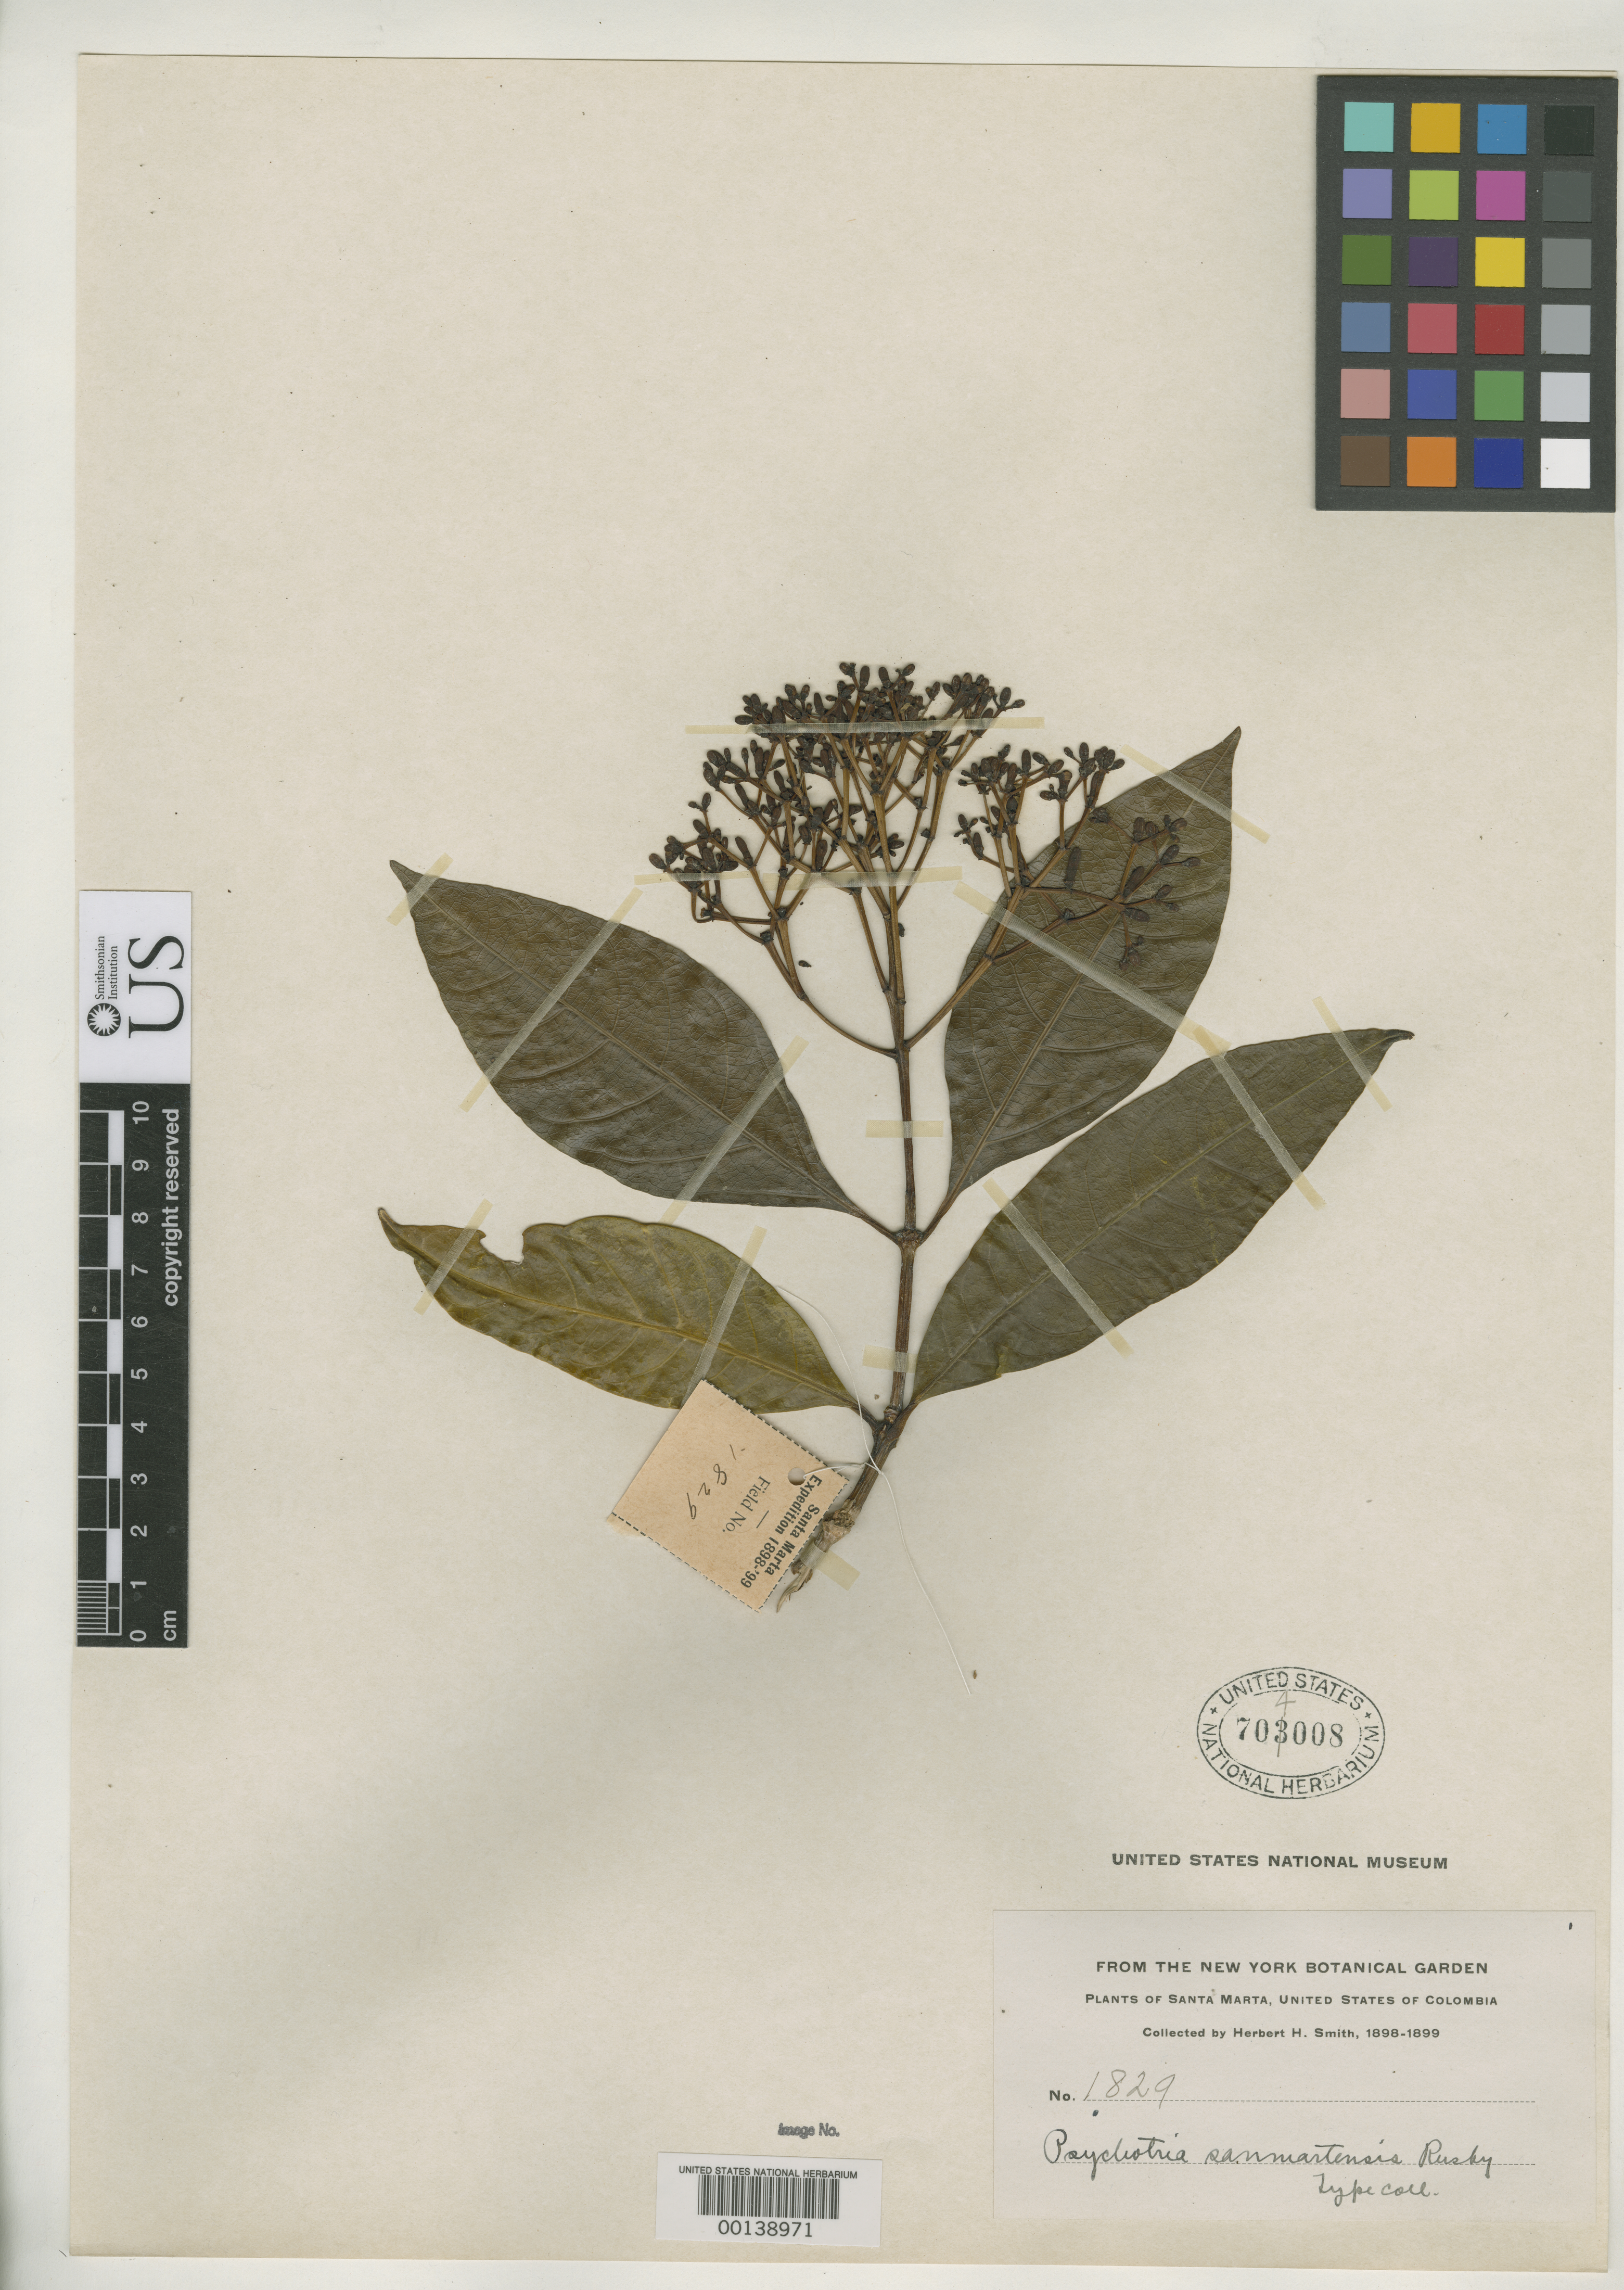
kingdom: Plantae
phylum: Tracheophyta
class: Magnoliopsida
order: Gentianales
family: Rubiaceae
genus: Psychotria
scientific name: Psychotria sanmartensis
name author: Rusby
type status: Isosyntype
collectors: Herbert H. Smith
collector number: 1829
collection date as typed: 18 Mar 1899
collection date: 1899-03-18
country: Colombia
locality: Las Partidas.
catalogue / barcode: US 704008